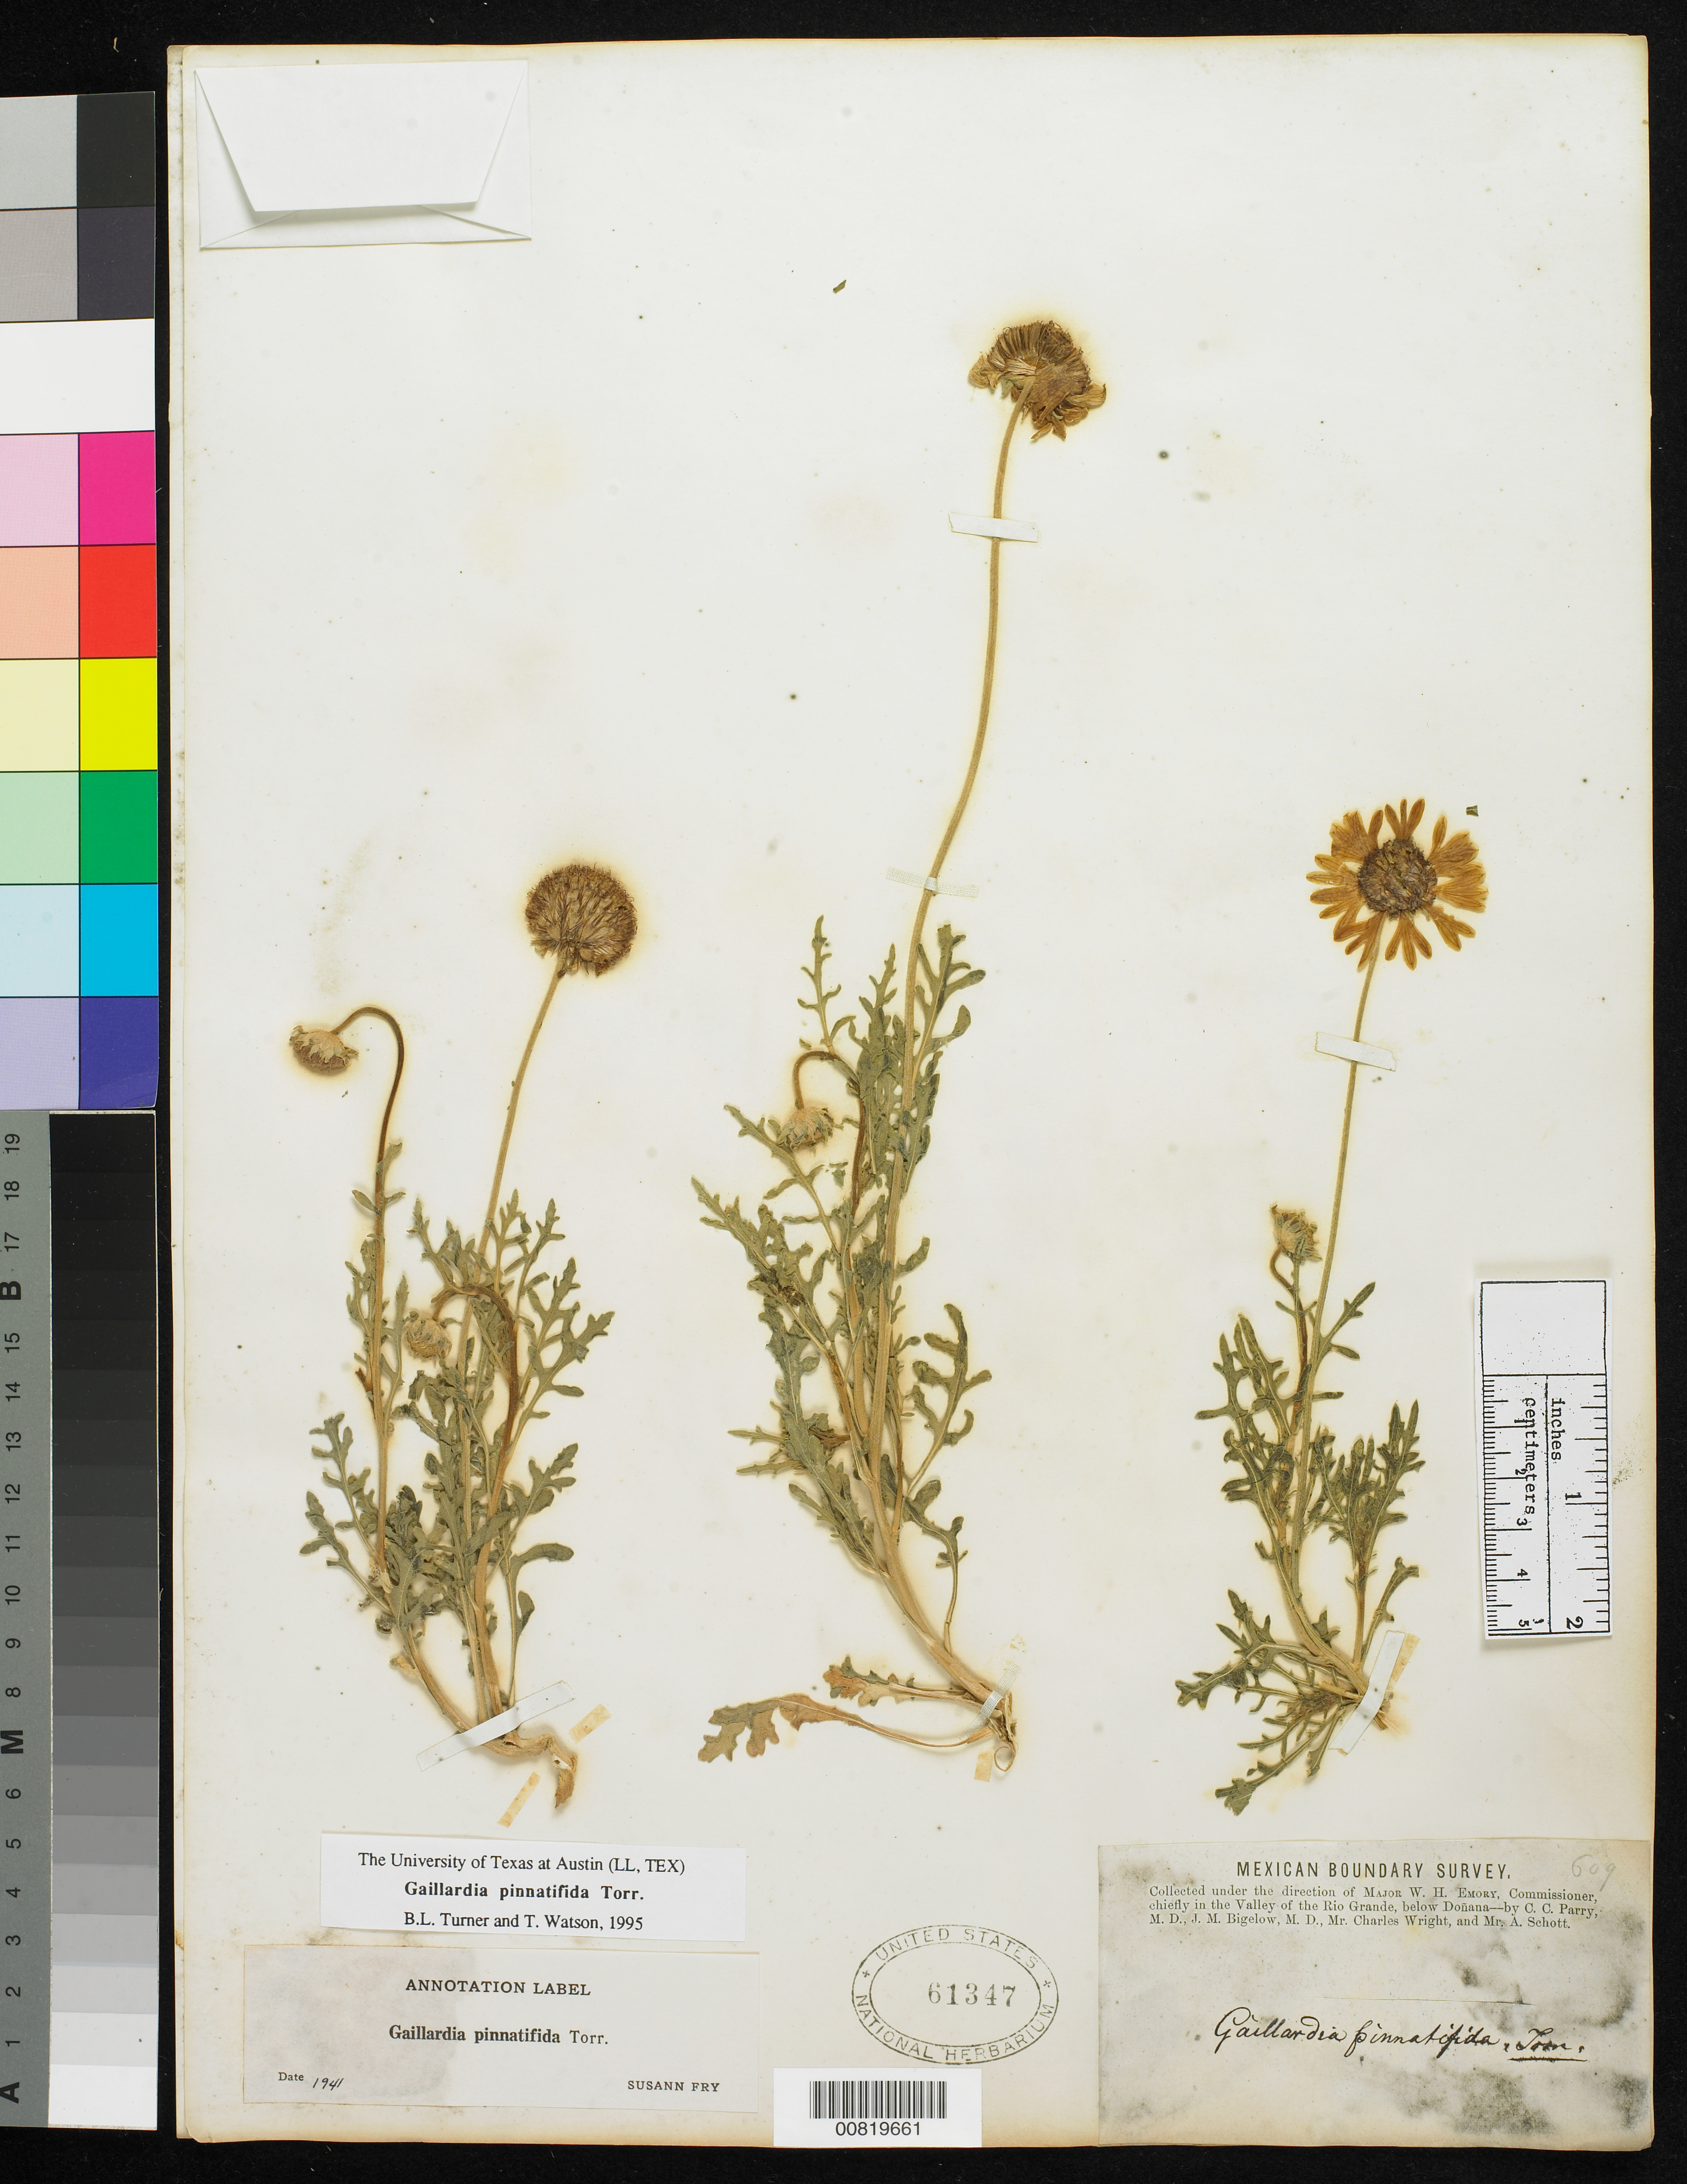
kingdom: Plantae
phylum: Tracheophyta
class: Magnoliopsida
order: Asterales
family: Asteraceae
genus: Gaillardia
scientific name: Gaillardia pinnatifida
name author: Torr.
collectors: C. C. Parry, J. M. Bigelow, C. Wright & A. C. V. Schott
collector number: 609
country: United States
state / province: New Mexico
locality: Valley of the Rio Grande, below Doñana, New Mexico.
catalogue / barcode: US 61347